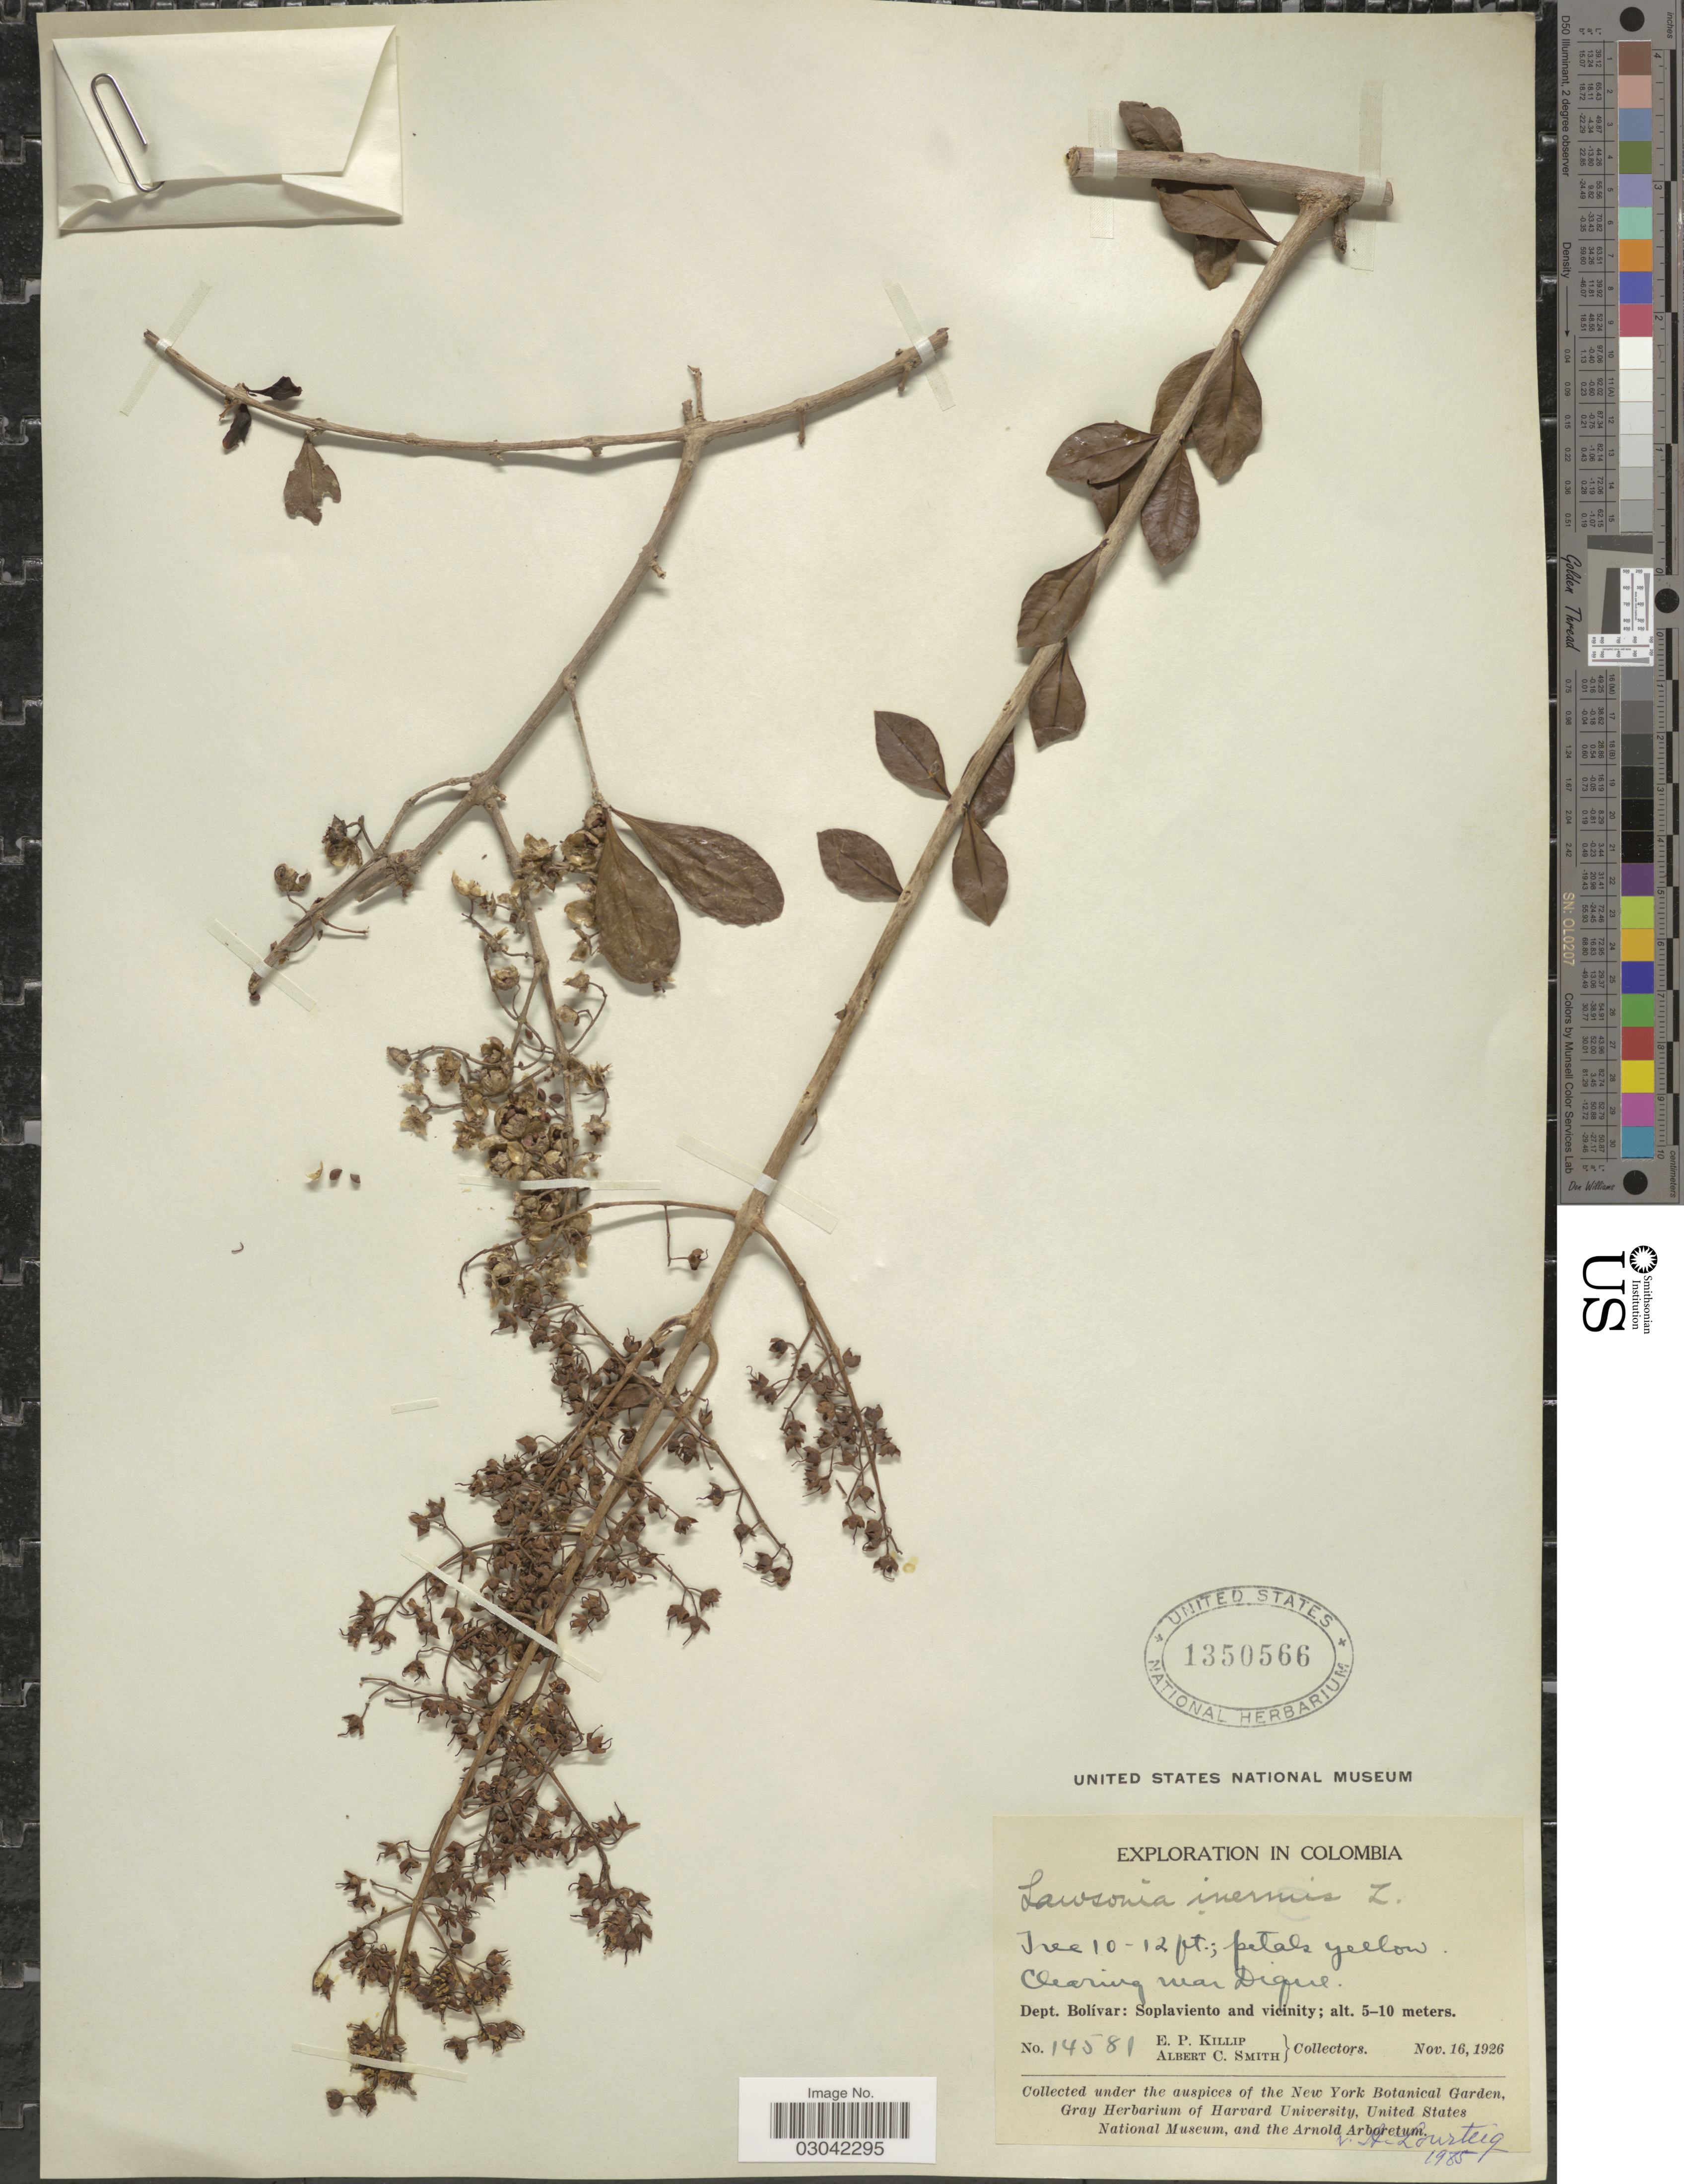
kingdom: Plantae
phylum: Tracheophyta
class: Magnoliopsida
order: Myrtales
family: Lythraceae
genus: Lawsonia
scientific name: Lawsonia inermis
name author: L.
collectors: E. P. Killip & A. C. Smith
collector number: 14581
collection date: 1926-11-16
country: Colombia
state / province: Bolívar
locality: Dept. Bolívar: Soplaviento and vicinity. Near Dique.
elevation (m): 5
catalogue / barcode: US 1350566